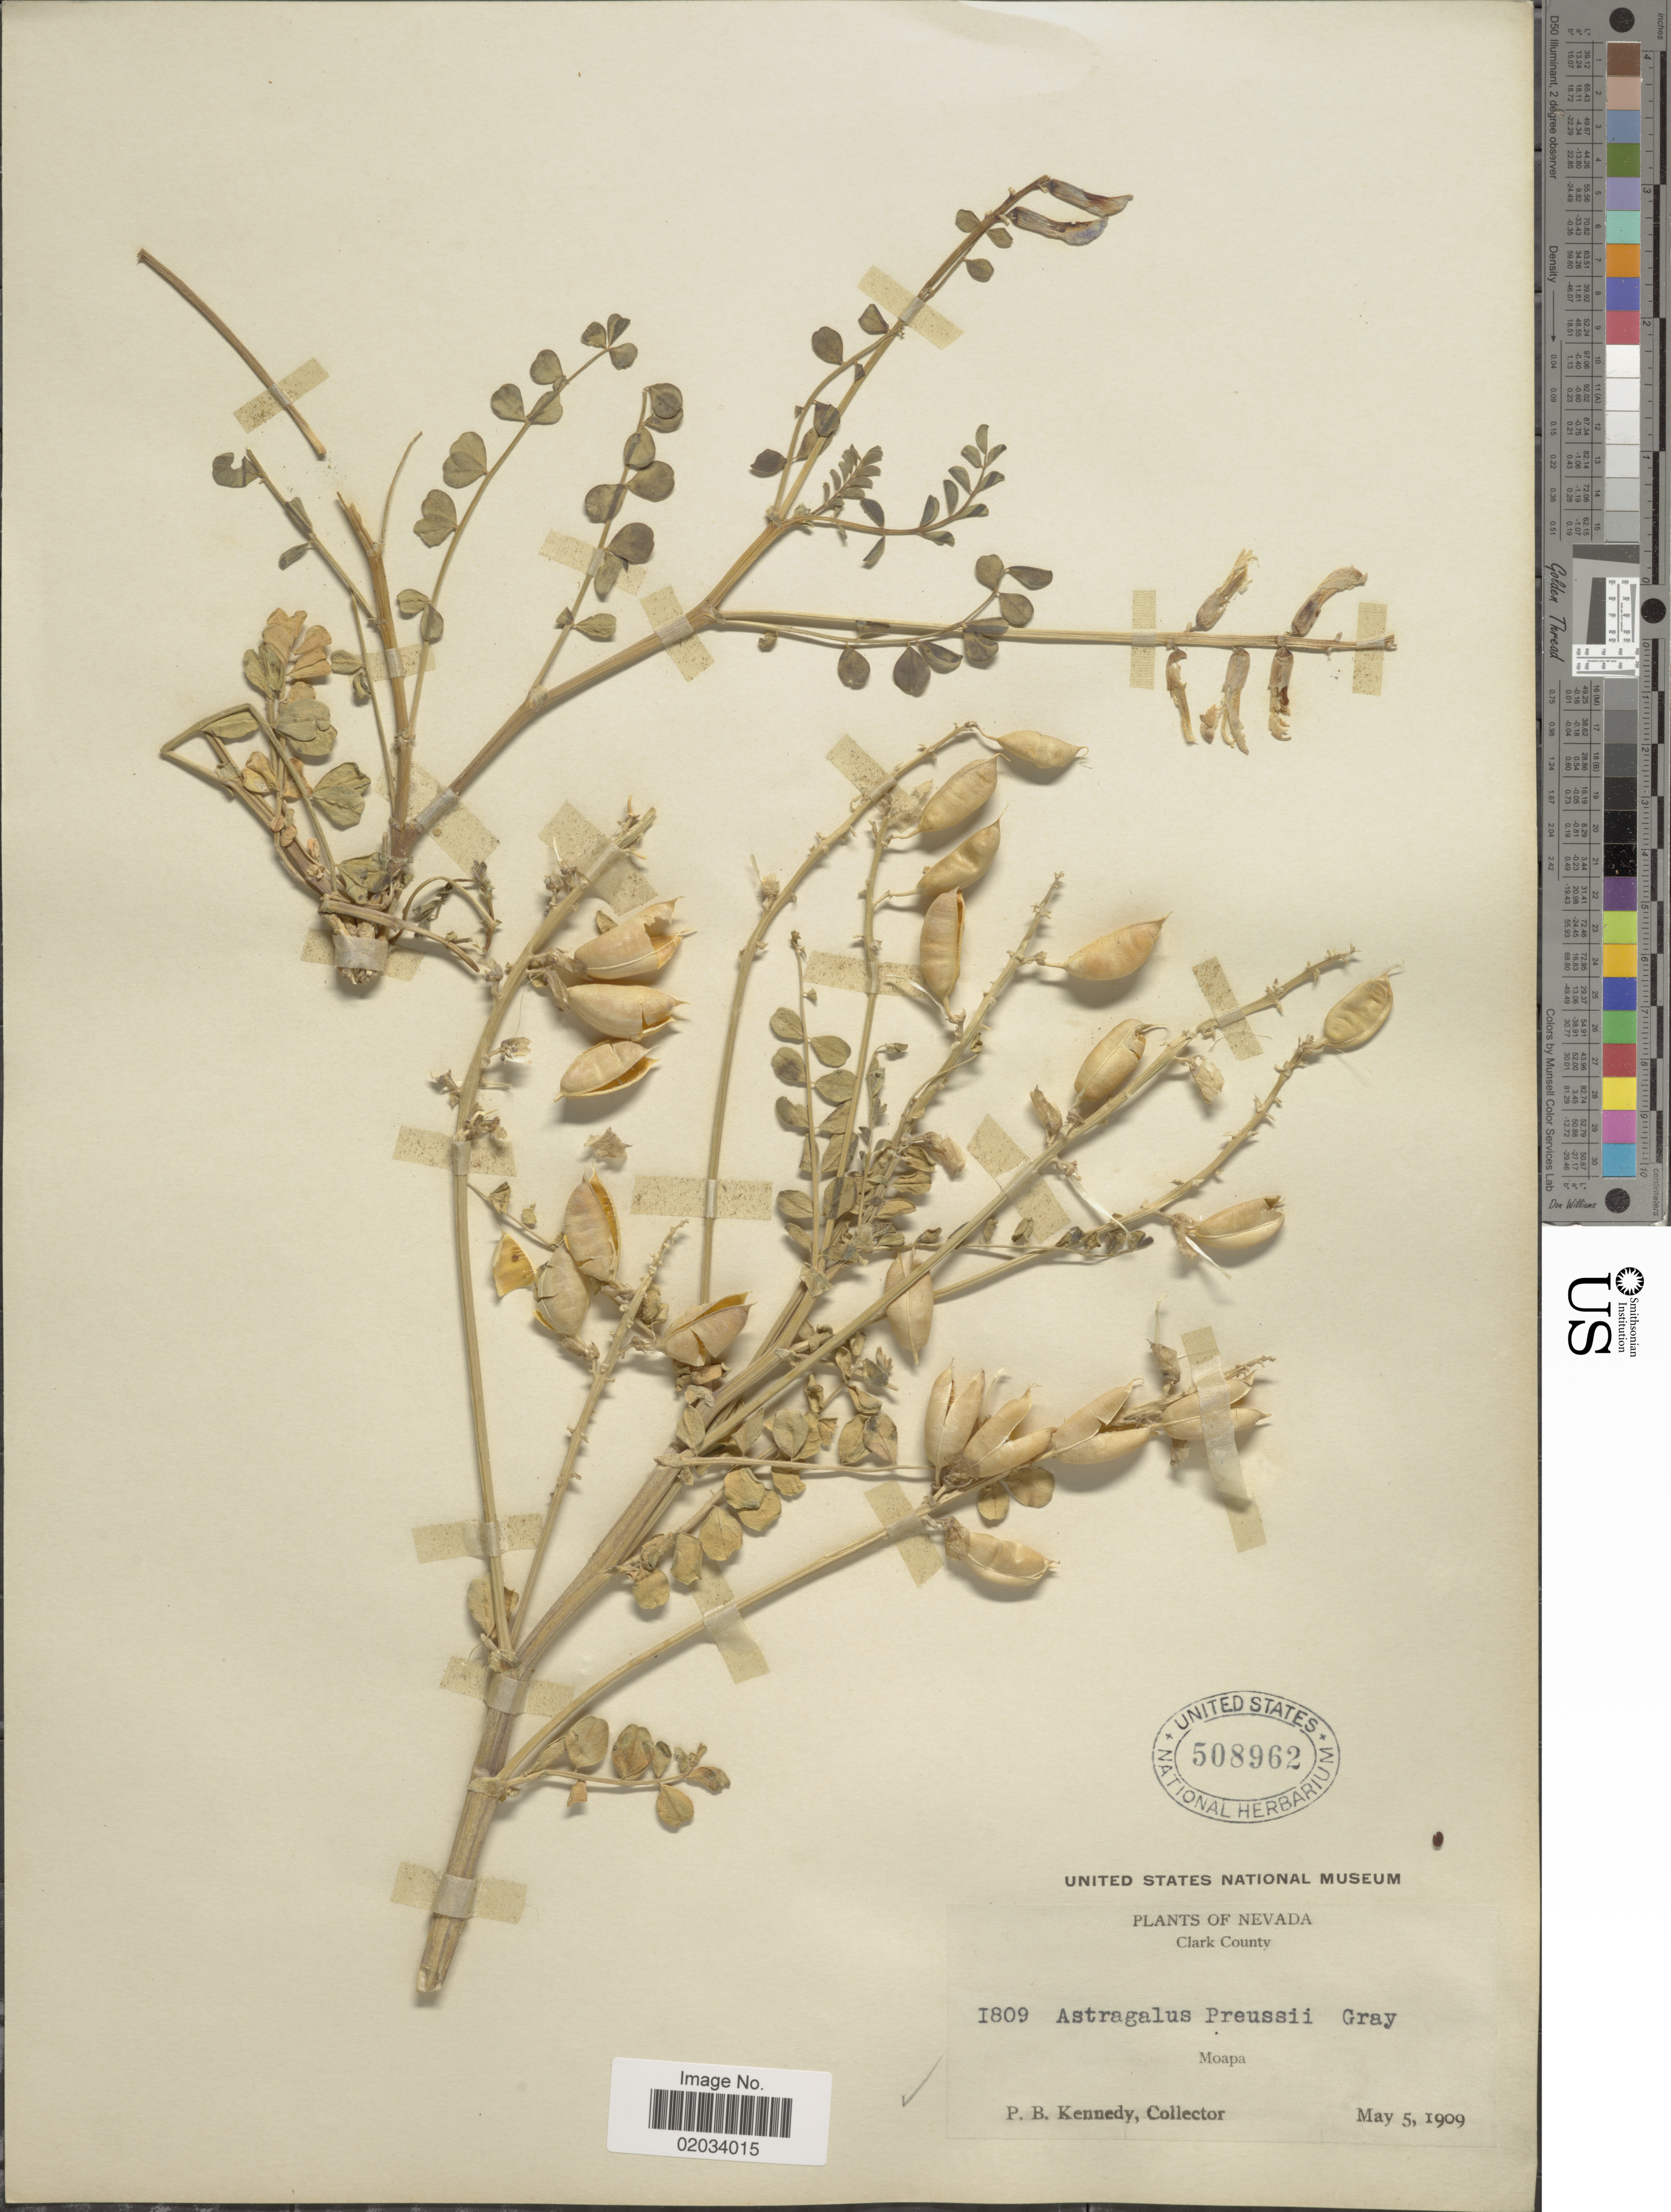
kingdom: Plantae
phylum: Tracheophyta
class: Magnoliopsida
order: Fabales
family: Fabaceae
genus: Astragalus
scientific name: Astragalus preussii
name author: A. Gray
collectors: P. B. Kennedy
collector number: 1809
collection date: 1909-05-05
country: United States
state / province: Nevada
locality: Clark County. Moapa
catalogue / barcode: US 508962